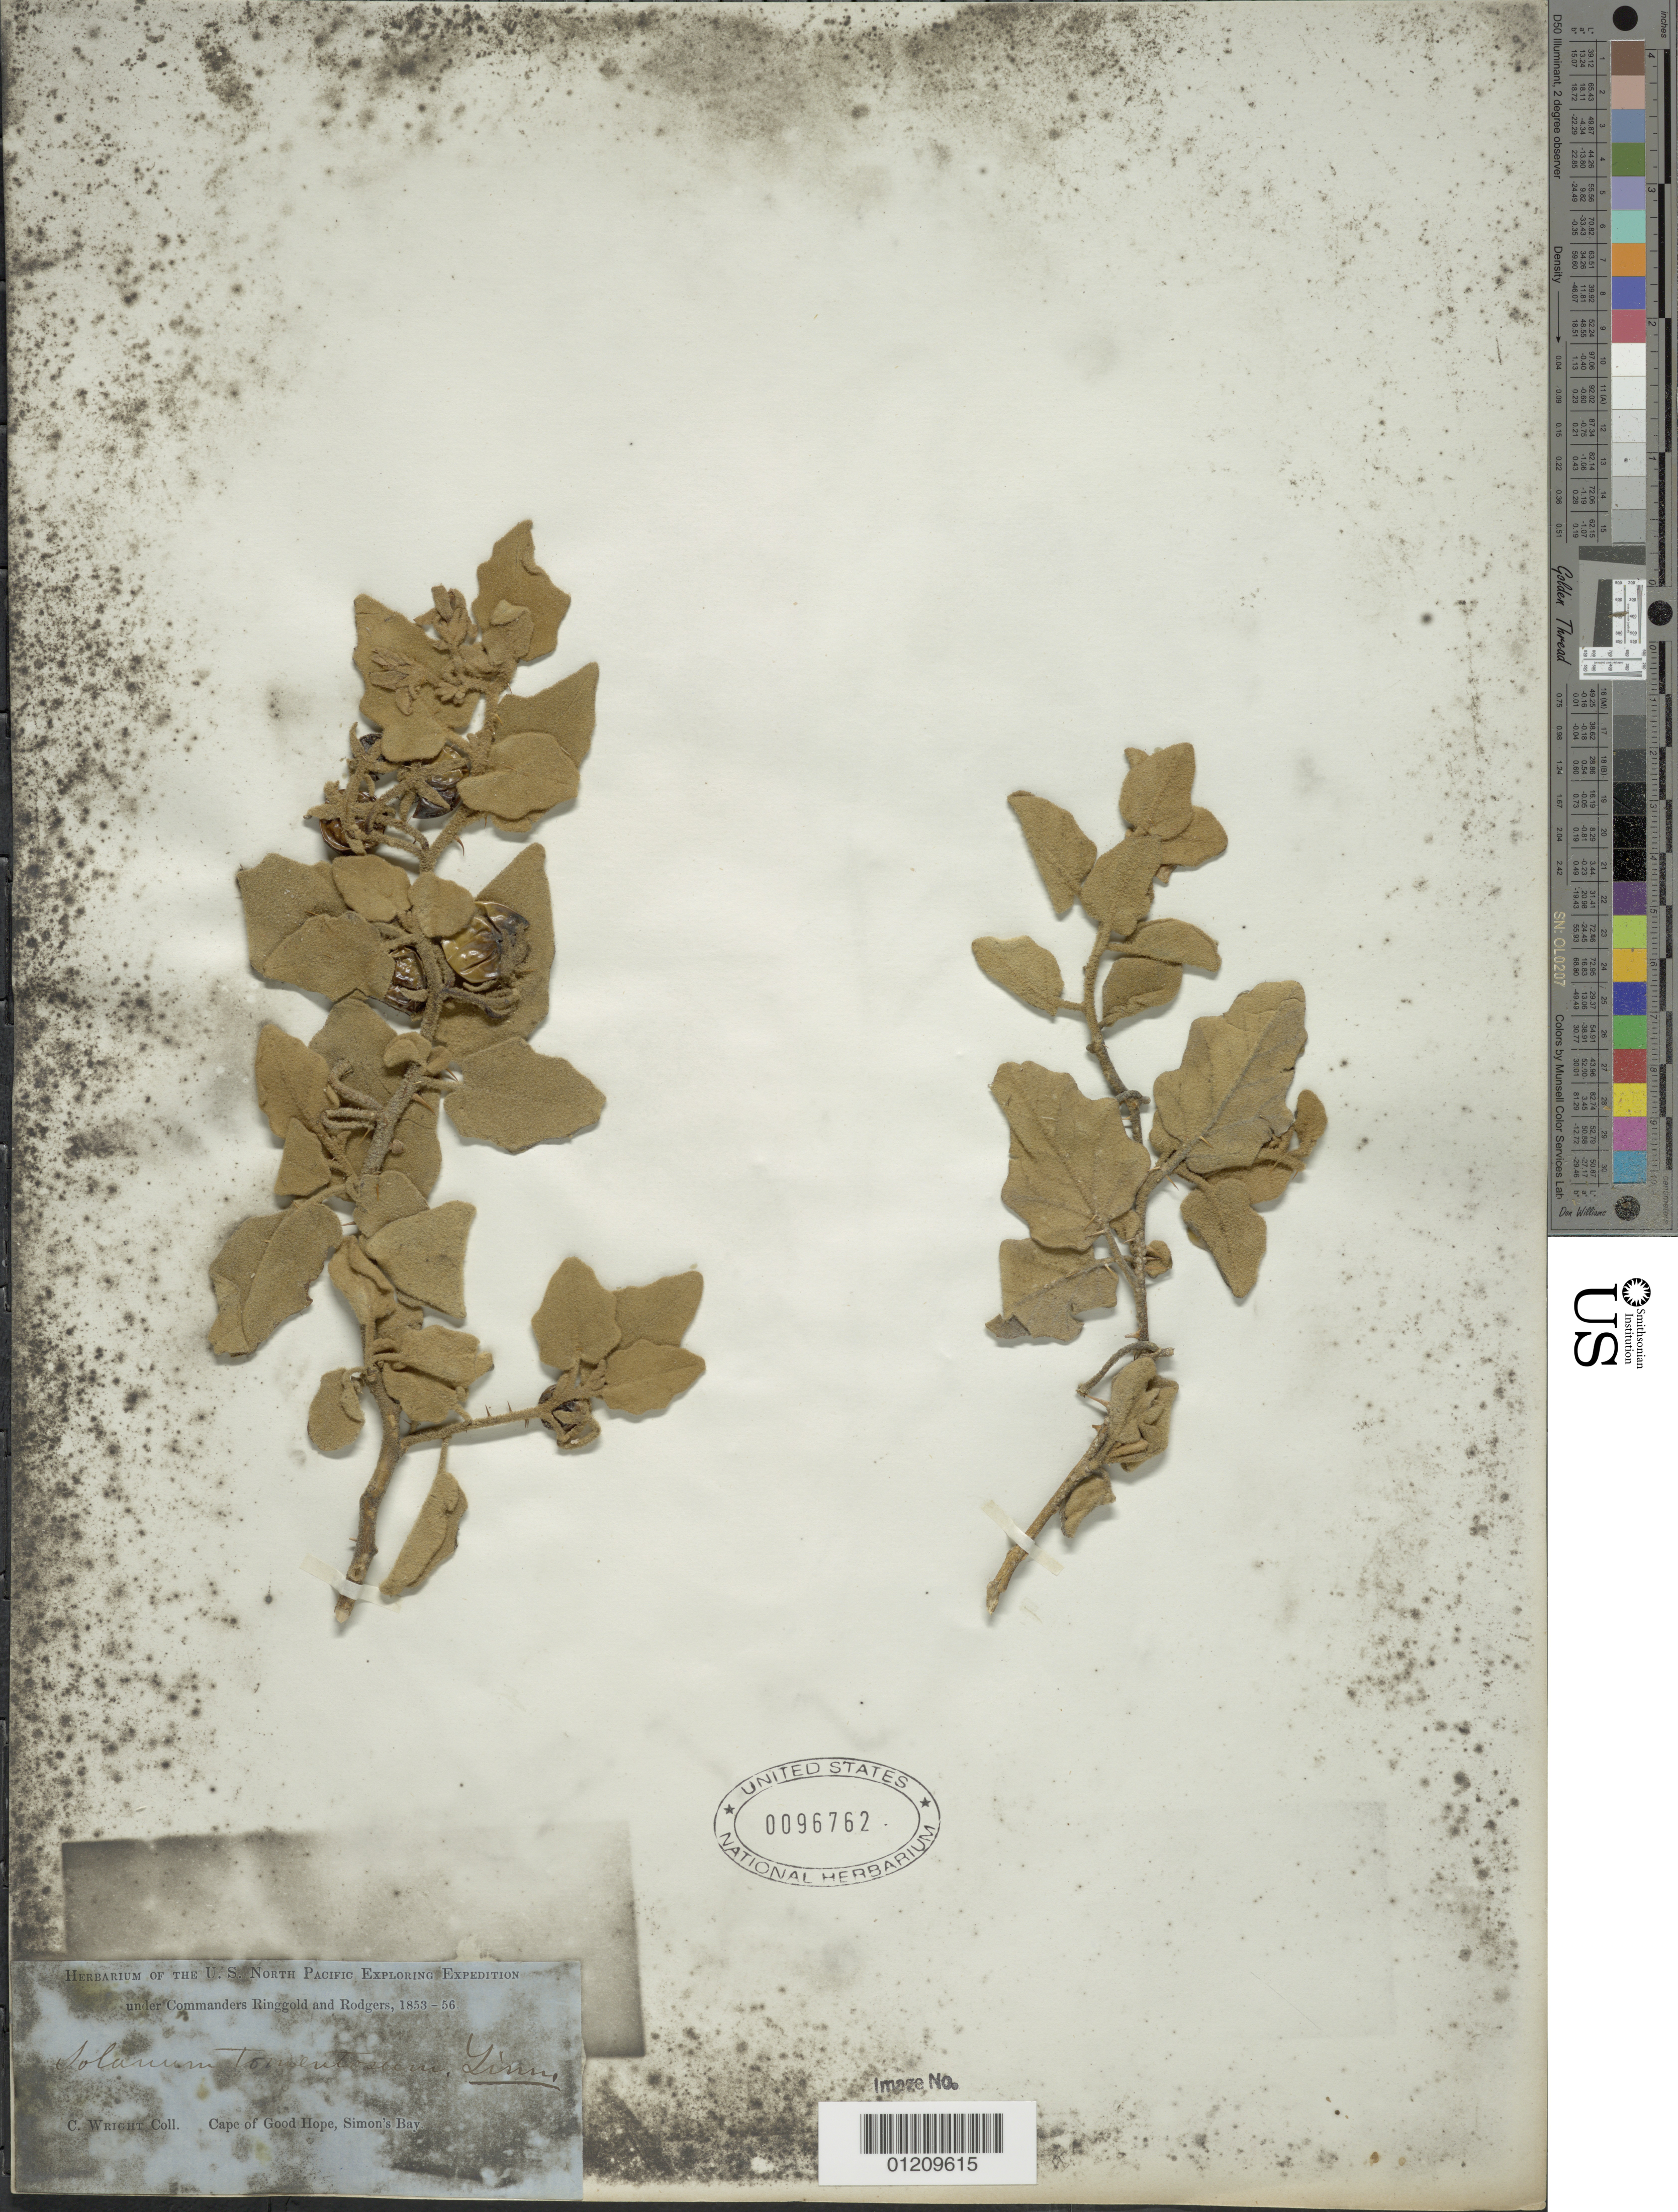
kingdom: Plantae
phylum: Tracheophyta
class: Magnoliopsida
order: Solanales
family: Solanaceae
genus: Solanum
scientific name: Solanum tomentosum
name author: L.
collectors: C. Wright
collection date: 1853/1856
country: South Africa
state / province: Western Cape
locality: Cape of Good Hope, Simon's Bay.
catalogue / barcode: US 96762